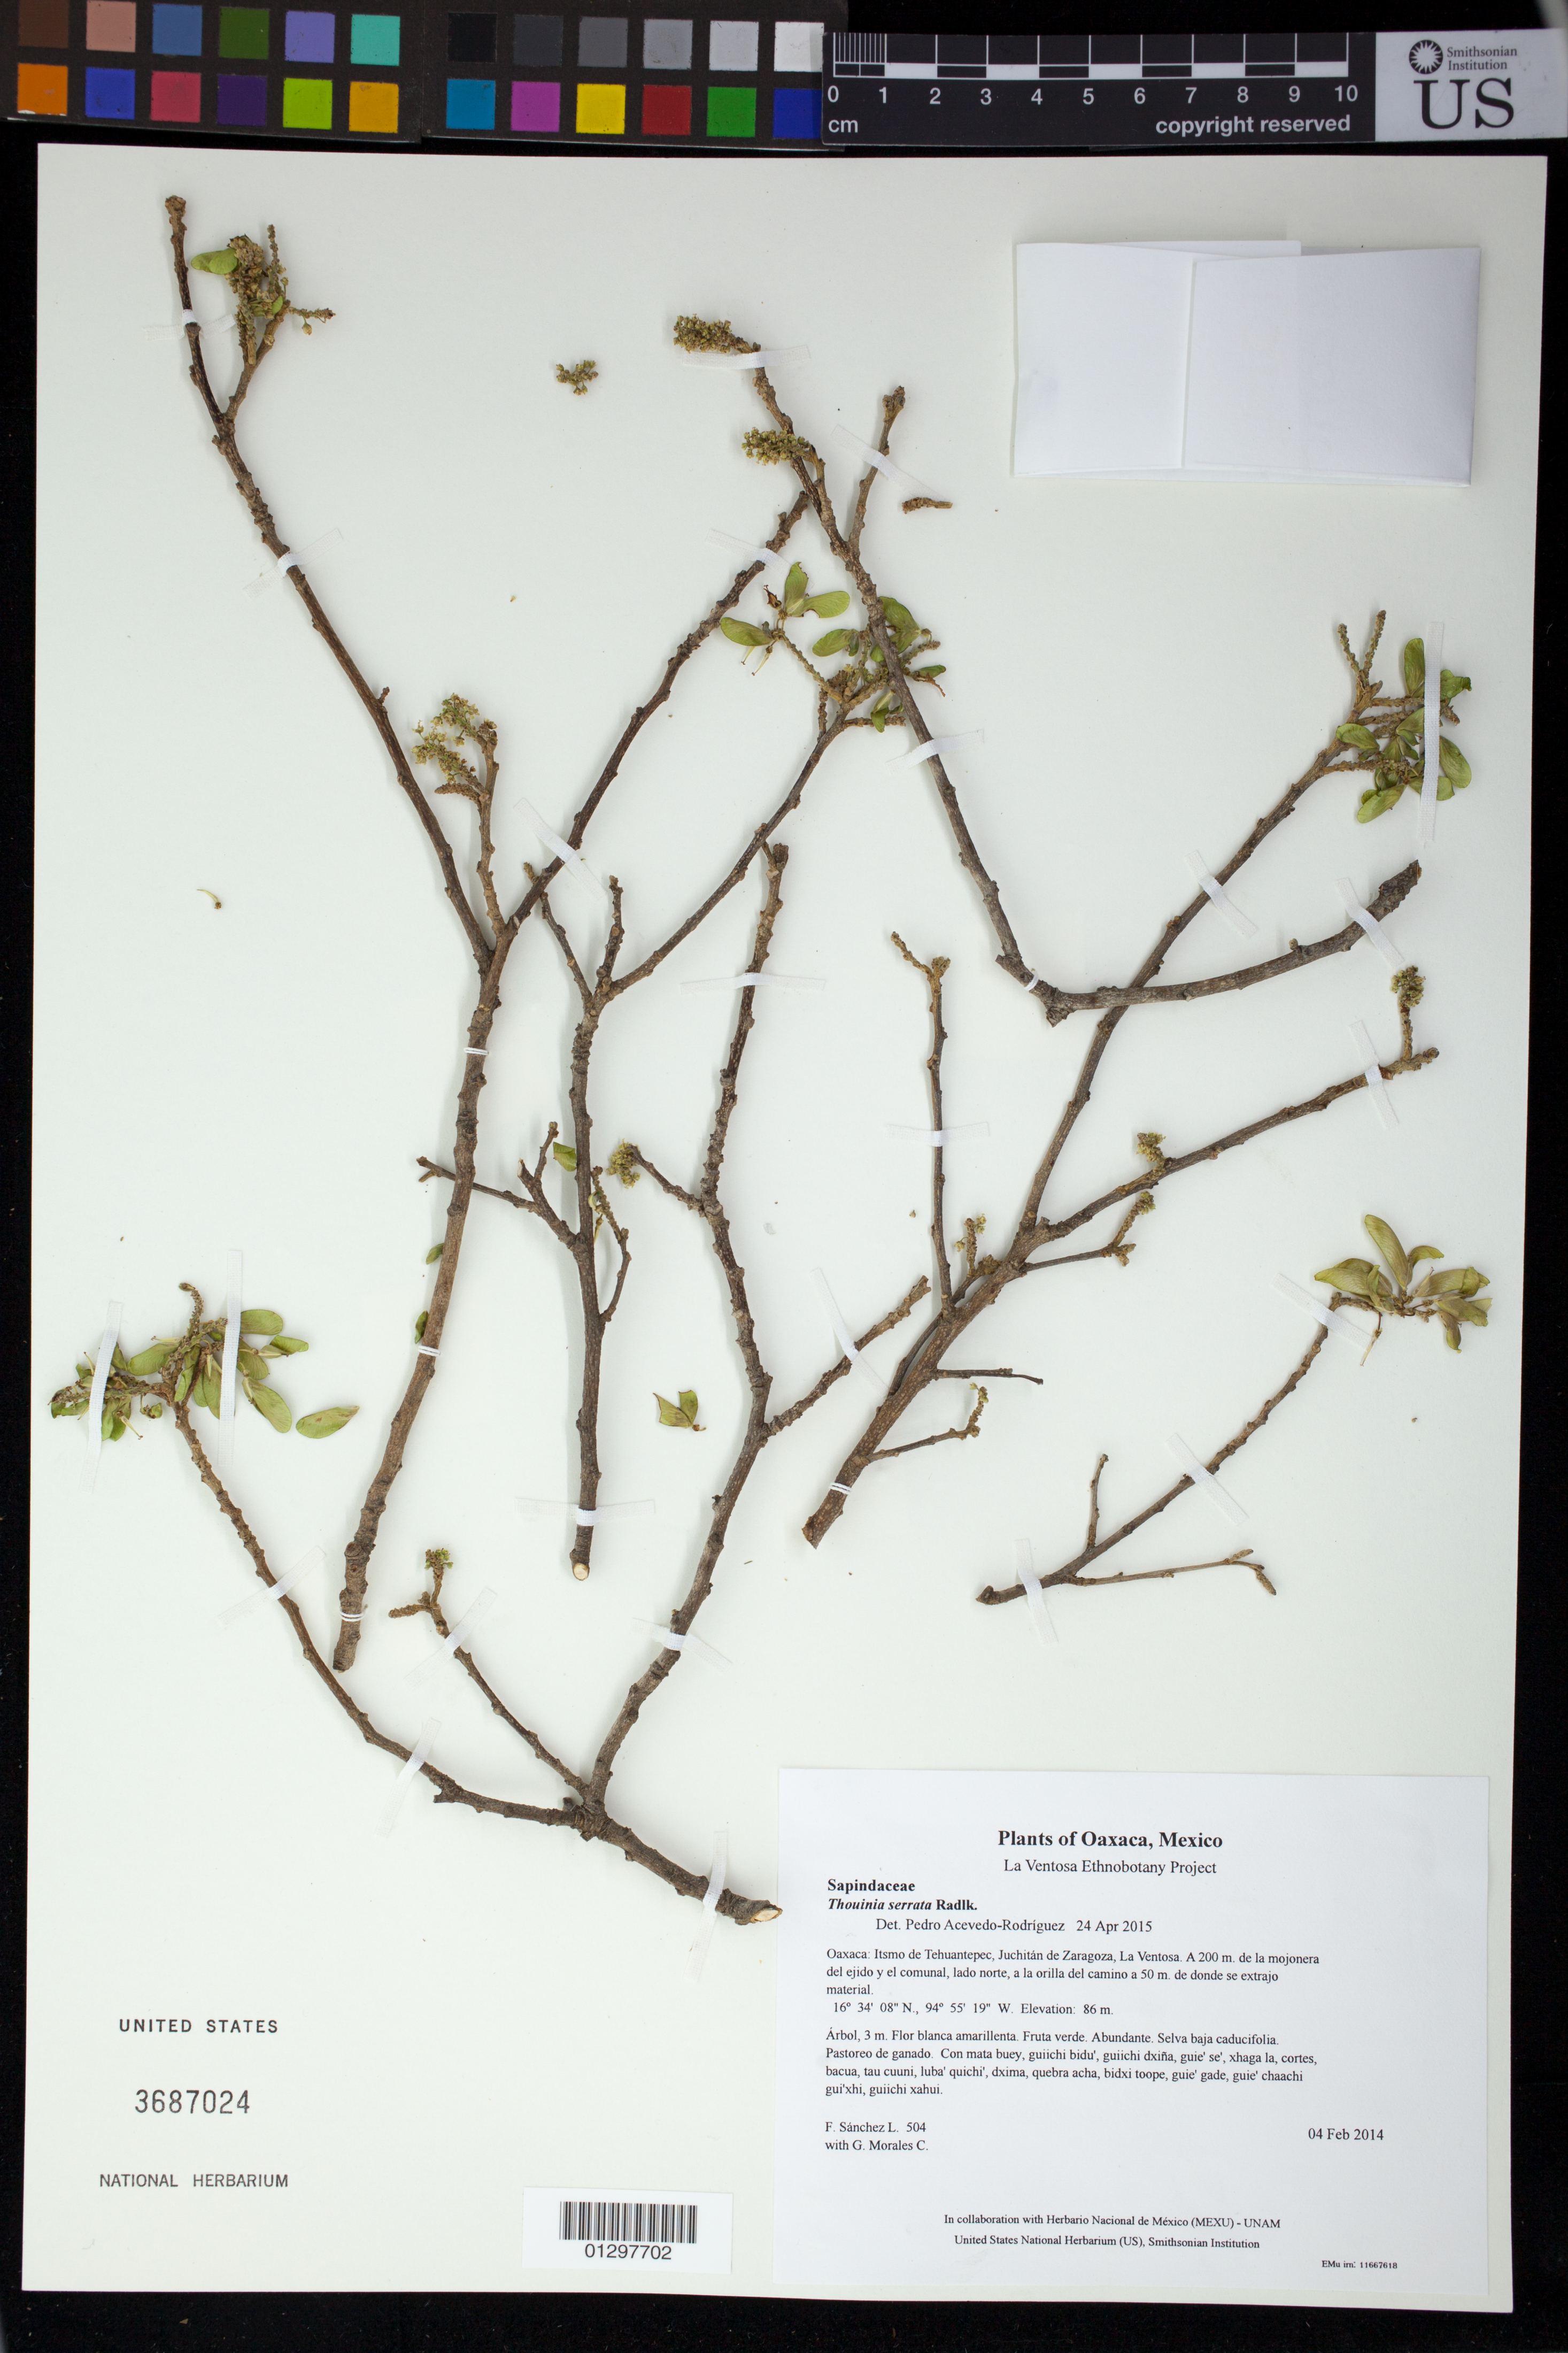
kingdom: Plantae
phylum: Tracheophyta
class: Magnoliopsida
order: Sapindales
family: Sapindaceae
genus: Thouinia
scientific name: Thouinia velutina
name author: Radlk.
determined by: Acevedo-Rodriguez, P., (US), Smithsonian Institution - National Museum of Natural History (UNITED STATES)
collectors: F. Sánchez L. & G. Morales C.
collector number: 504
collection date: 2014-02-04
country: Mexico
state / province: Oaxaca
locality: Itsmo de Tehuantepec, Juchitán de Zaragoza, La Ventosa. A 200 m. de la mojonera del ejido y el comunal, lado norte, a la orilla del camino a 50 m. de donde se extrajo material.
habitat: Selva baja caducifolia. Pastoreo de ganado.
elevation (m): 86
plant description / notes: JEBOT, MEXU, SERO, US; Yaga. 3 m. Guie' naquichi' naguchi ga. Cuaananaxhi naga'. Stale.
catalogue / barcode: US 3687024